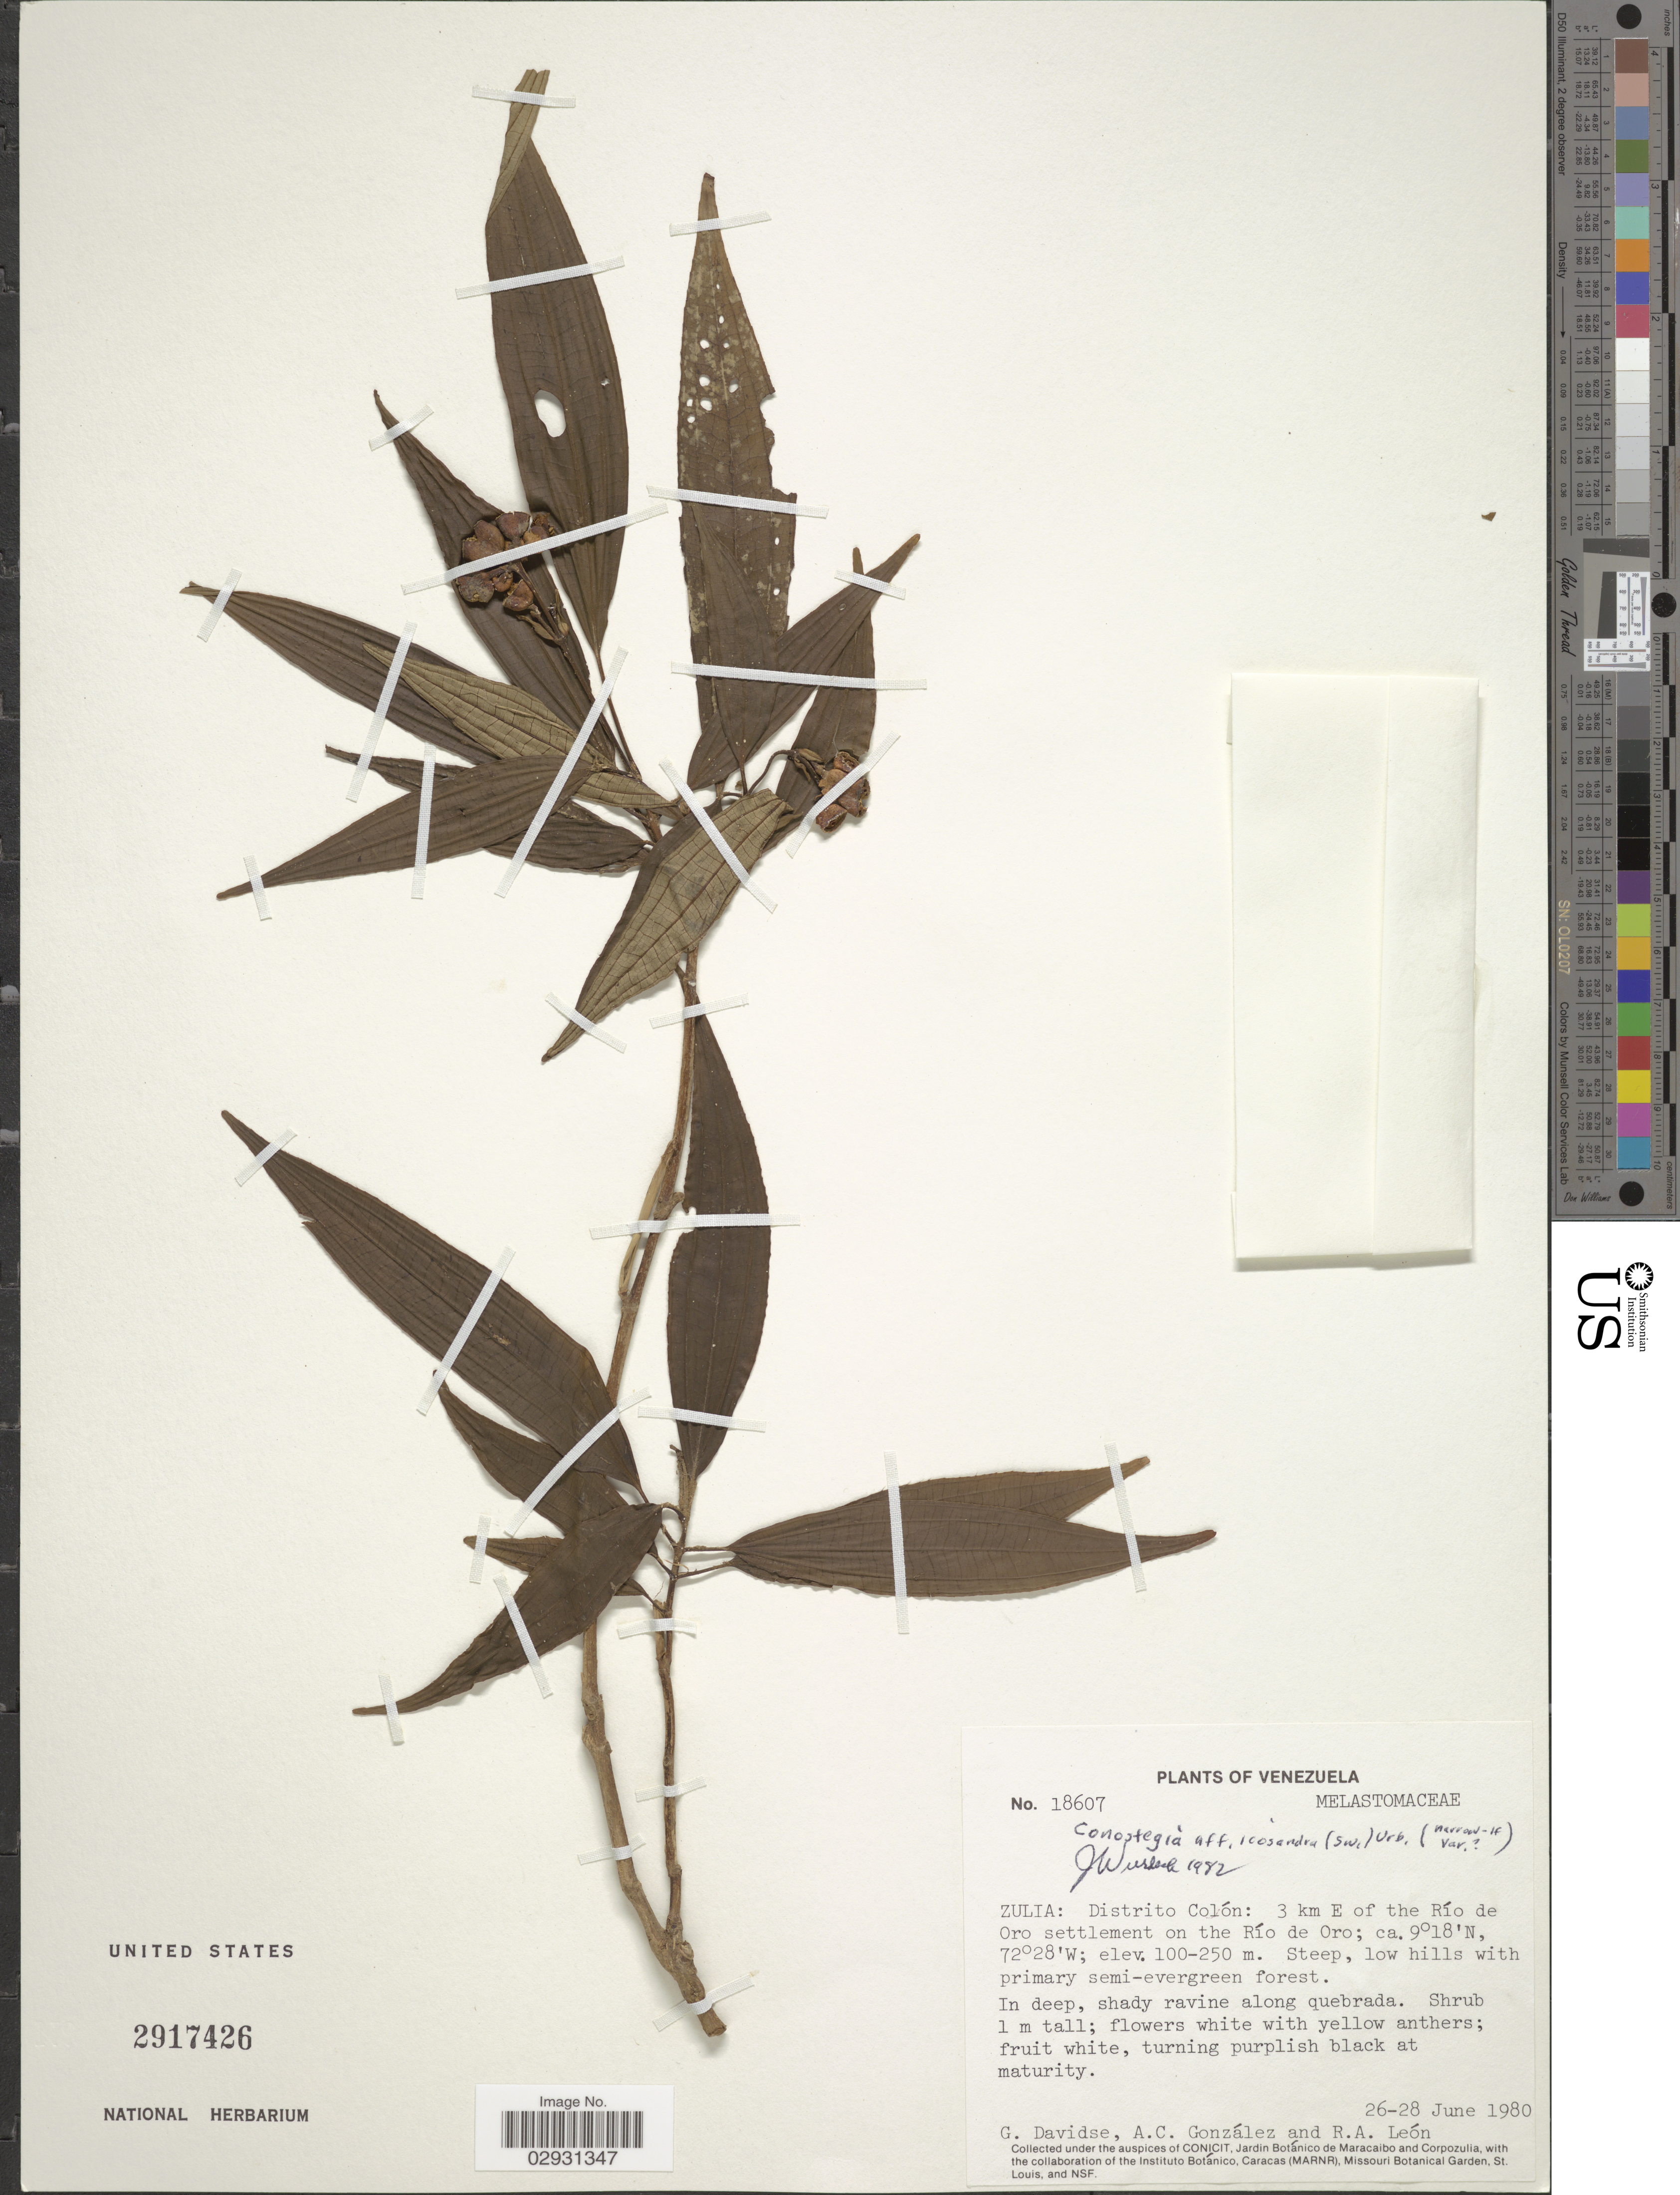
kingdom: Plantae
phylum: Tracheophyta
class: Magnoliopsida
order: Myrtales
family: Melastomataceae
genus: Conostegia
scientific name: Conostegia icosandra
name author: (Sw.) Urb.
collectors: G. Davidse, A. C. González & R. A. León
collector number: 18607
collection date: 1980-06-26/1980-06-28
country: Venezuela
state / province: Zulia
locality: Distrito Colón: 3 km E of the Río de Oro settlement on the Río de Oro.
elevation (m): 100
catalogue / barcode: US 2917426